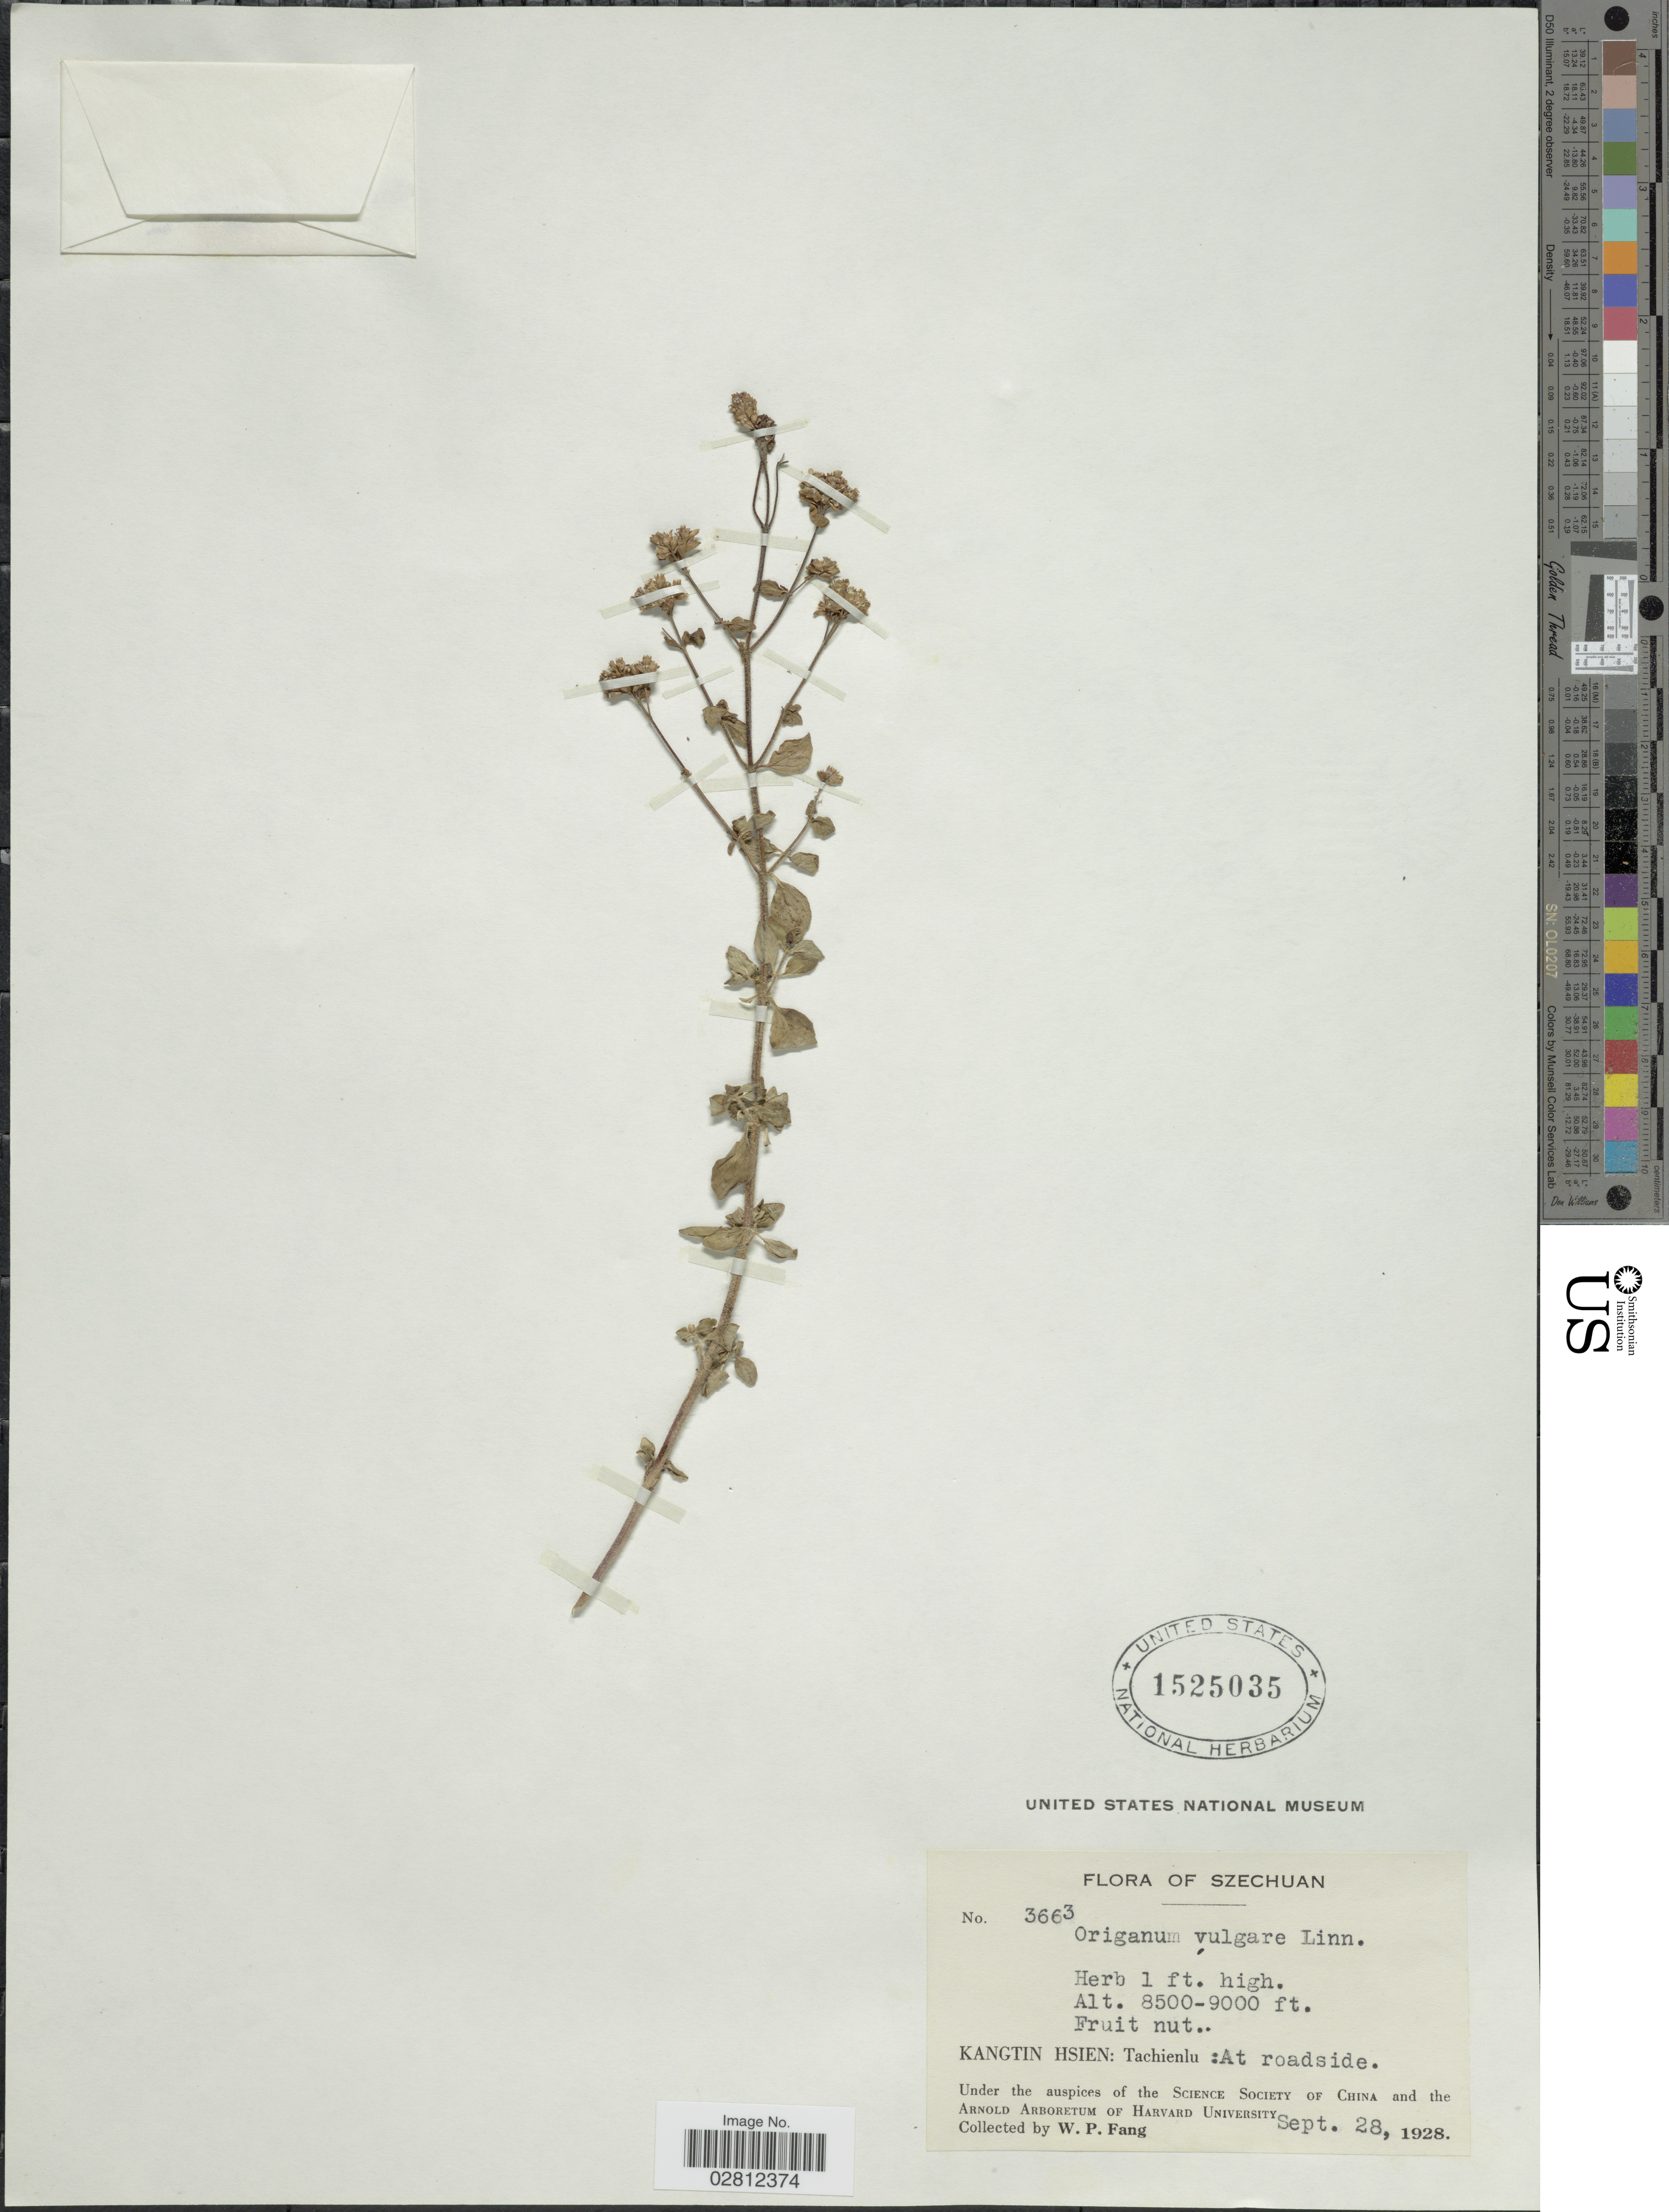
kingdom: Plantae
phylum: Tracheophyta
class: Magnoliopsida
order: Lamiales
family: Lamiaceae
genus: Origanum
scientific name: Origanum vulgare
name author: L.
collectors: W. P. Fang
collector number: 3663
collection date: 1928-09-28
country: China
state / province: Sichuan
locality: Kangtin Hsien, Tachienlu, At roadside.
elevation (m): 2591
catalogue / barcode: US 1525035